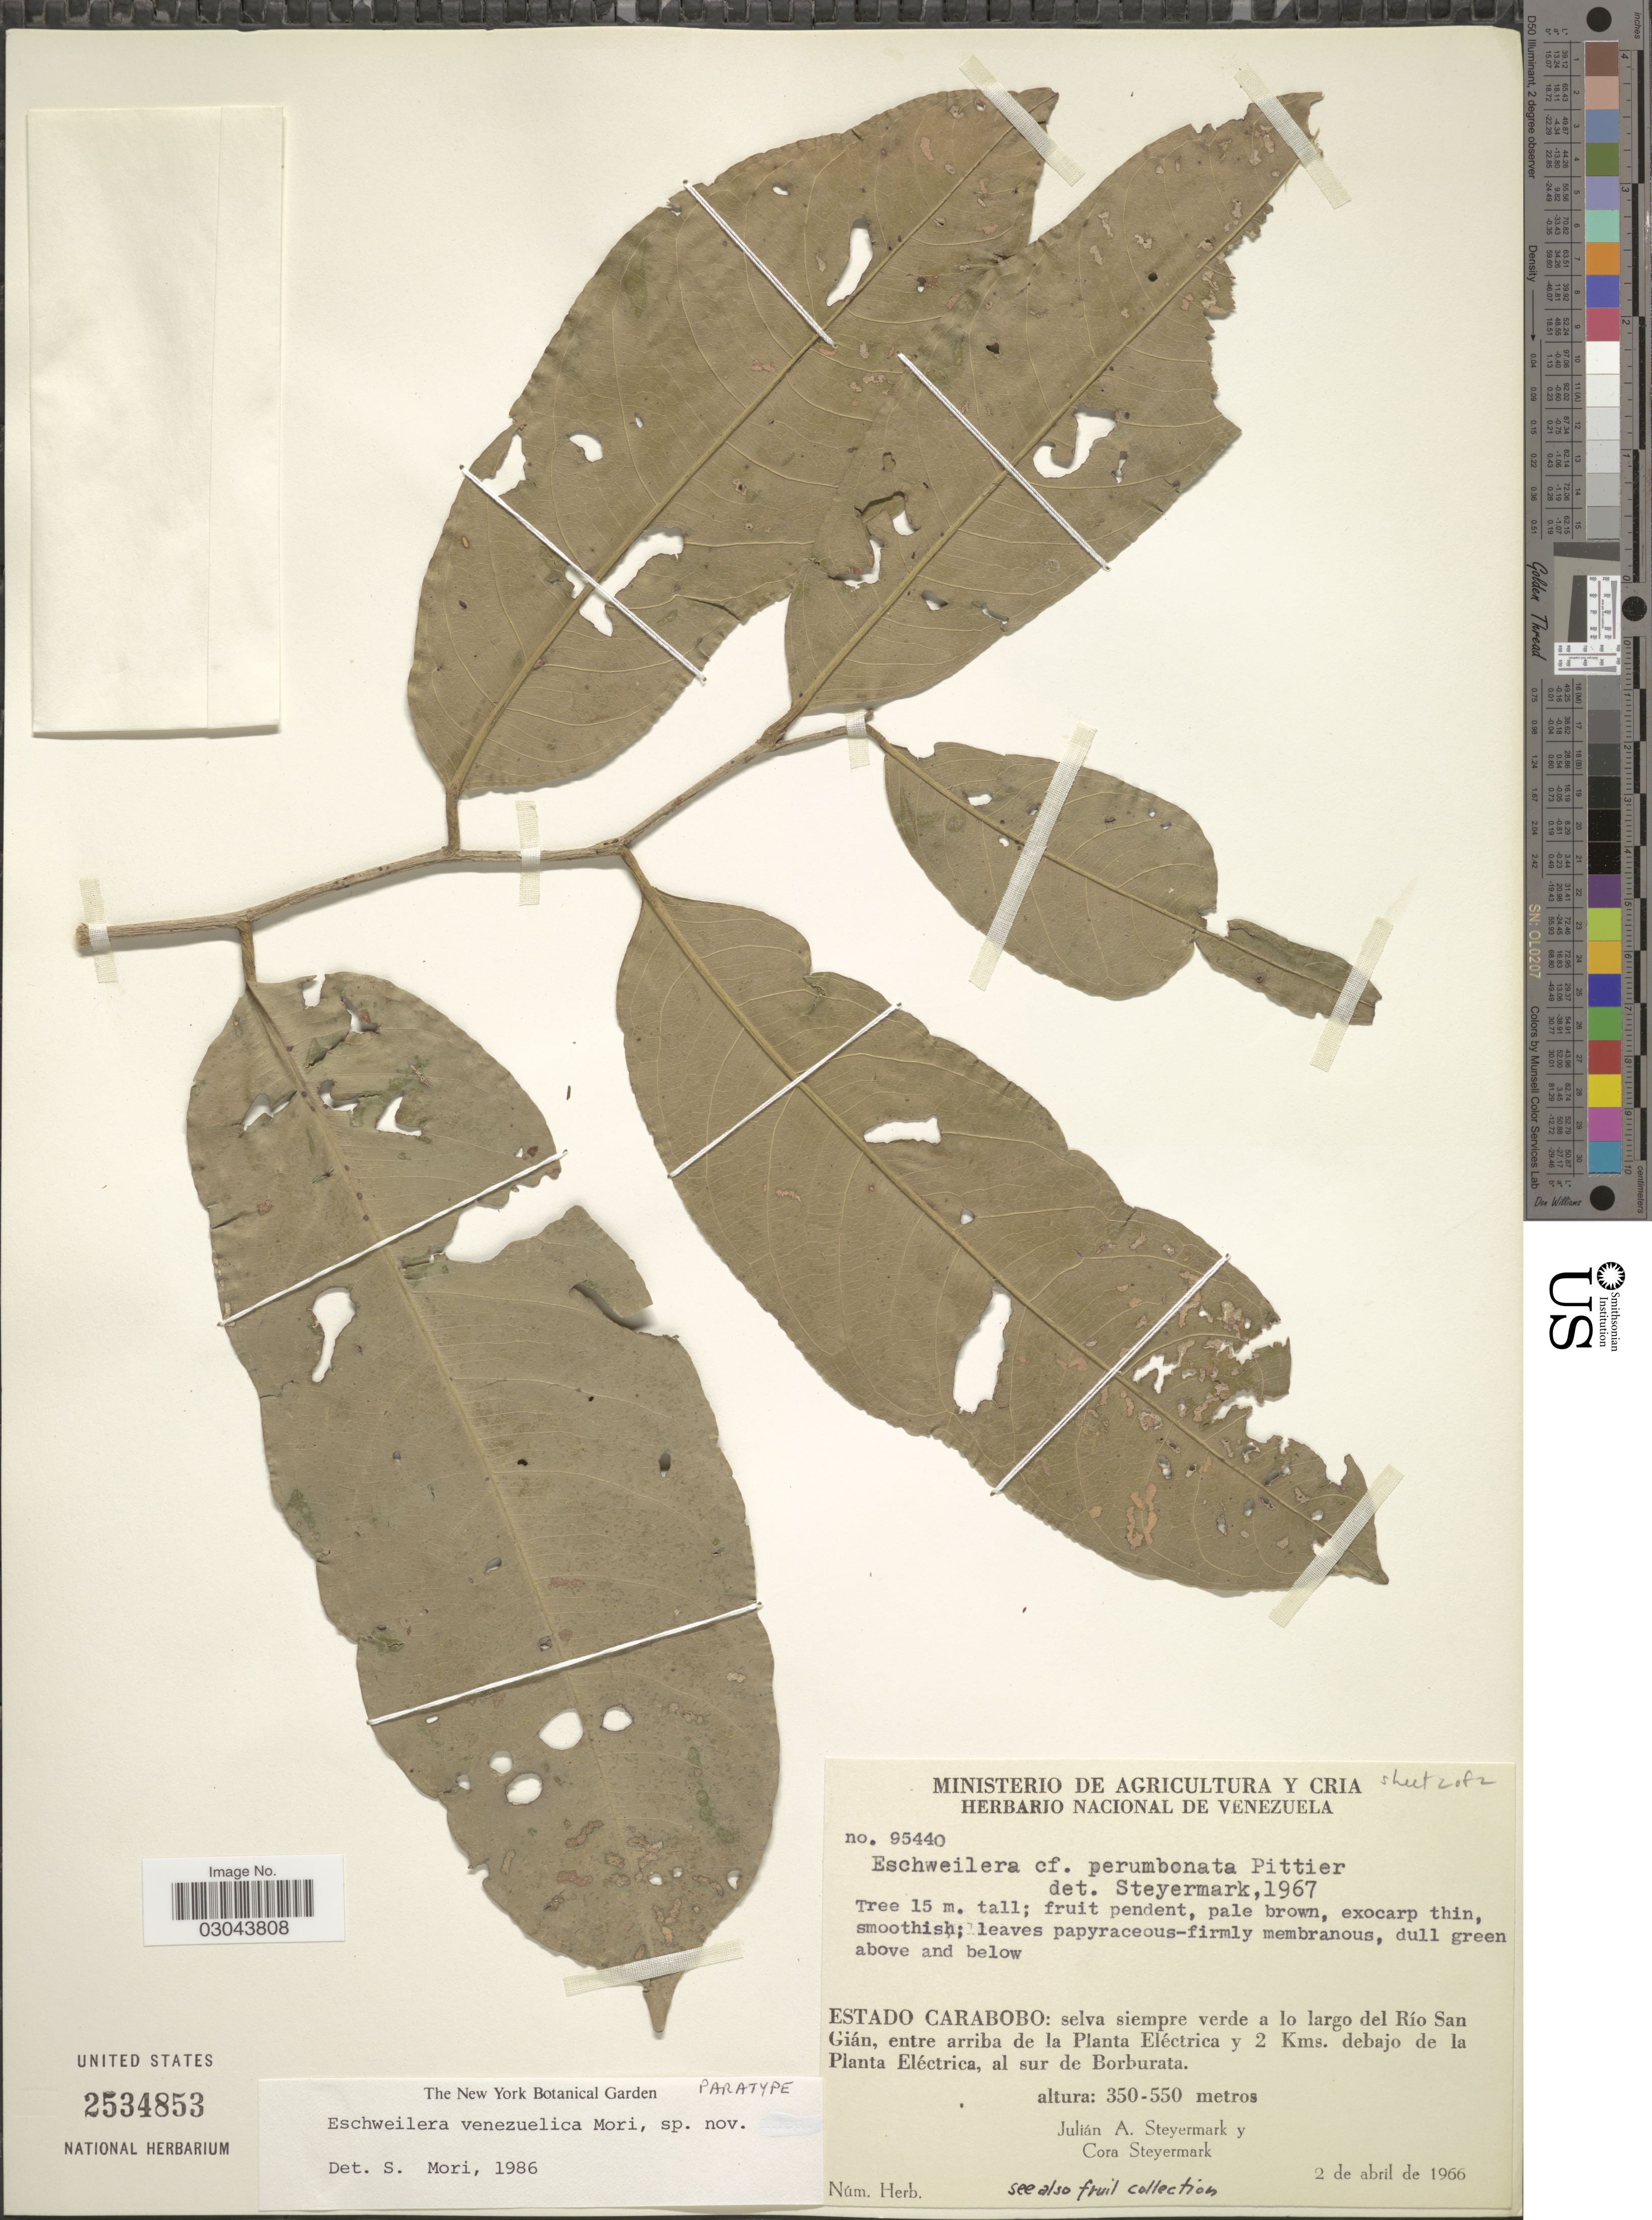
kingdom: Plantae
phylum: Tracheophyta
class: Magnoliopsida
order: Ericales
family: Lecythidaceae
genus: Eschweilera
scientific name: Eschweilera venezuelica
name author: S.A. Mori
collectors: J. Steyermark & C. Steyermark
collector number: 95440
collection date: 1966-04-02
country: Venezuela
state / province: Carabobo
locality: Selva siempre verde a lo largo del Río San Gián, entre arriba de la Planta Eléctrica y 2 Kms. debajo de la Planta Eléctrica, al sur de Borburata.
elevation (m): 350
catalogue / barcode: US 2534853